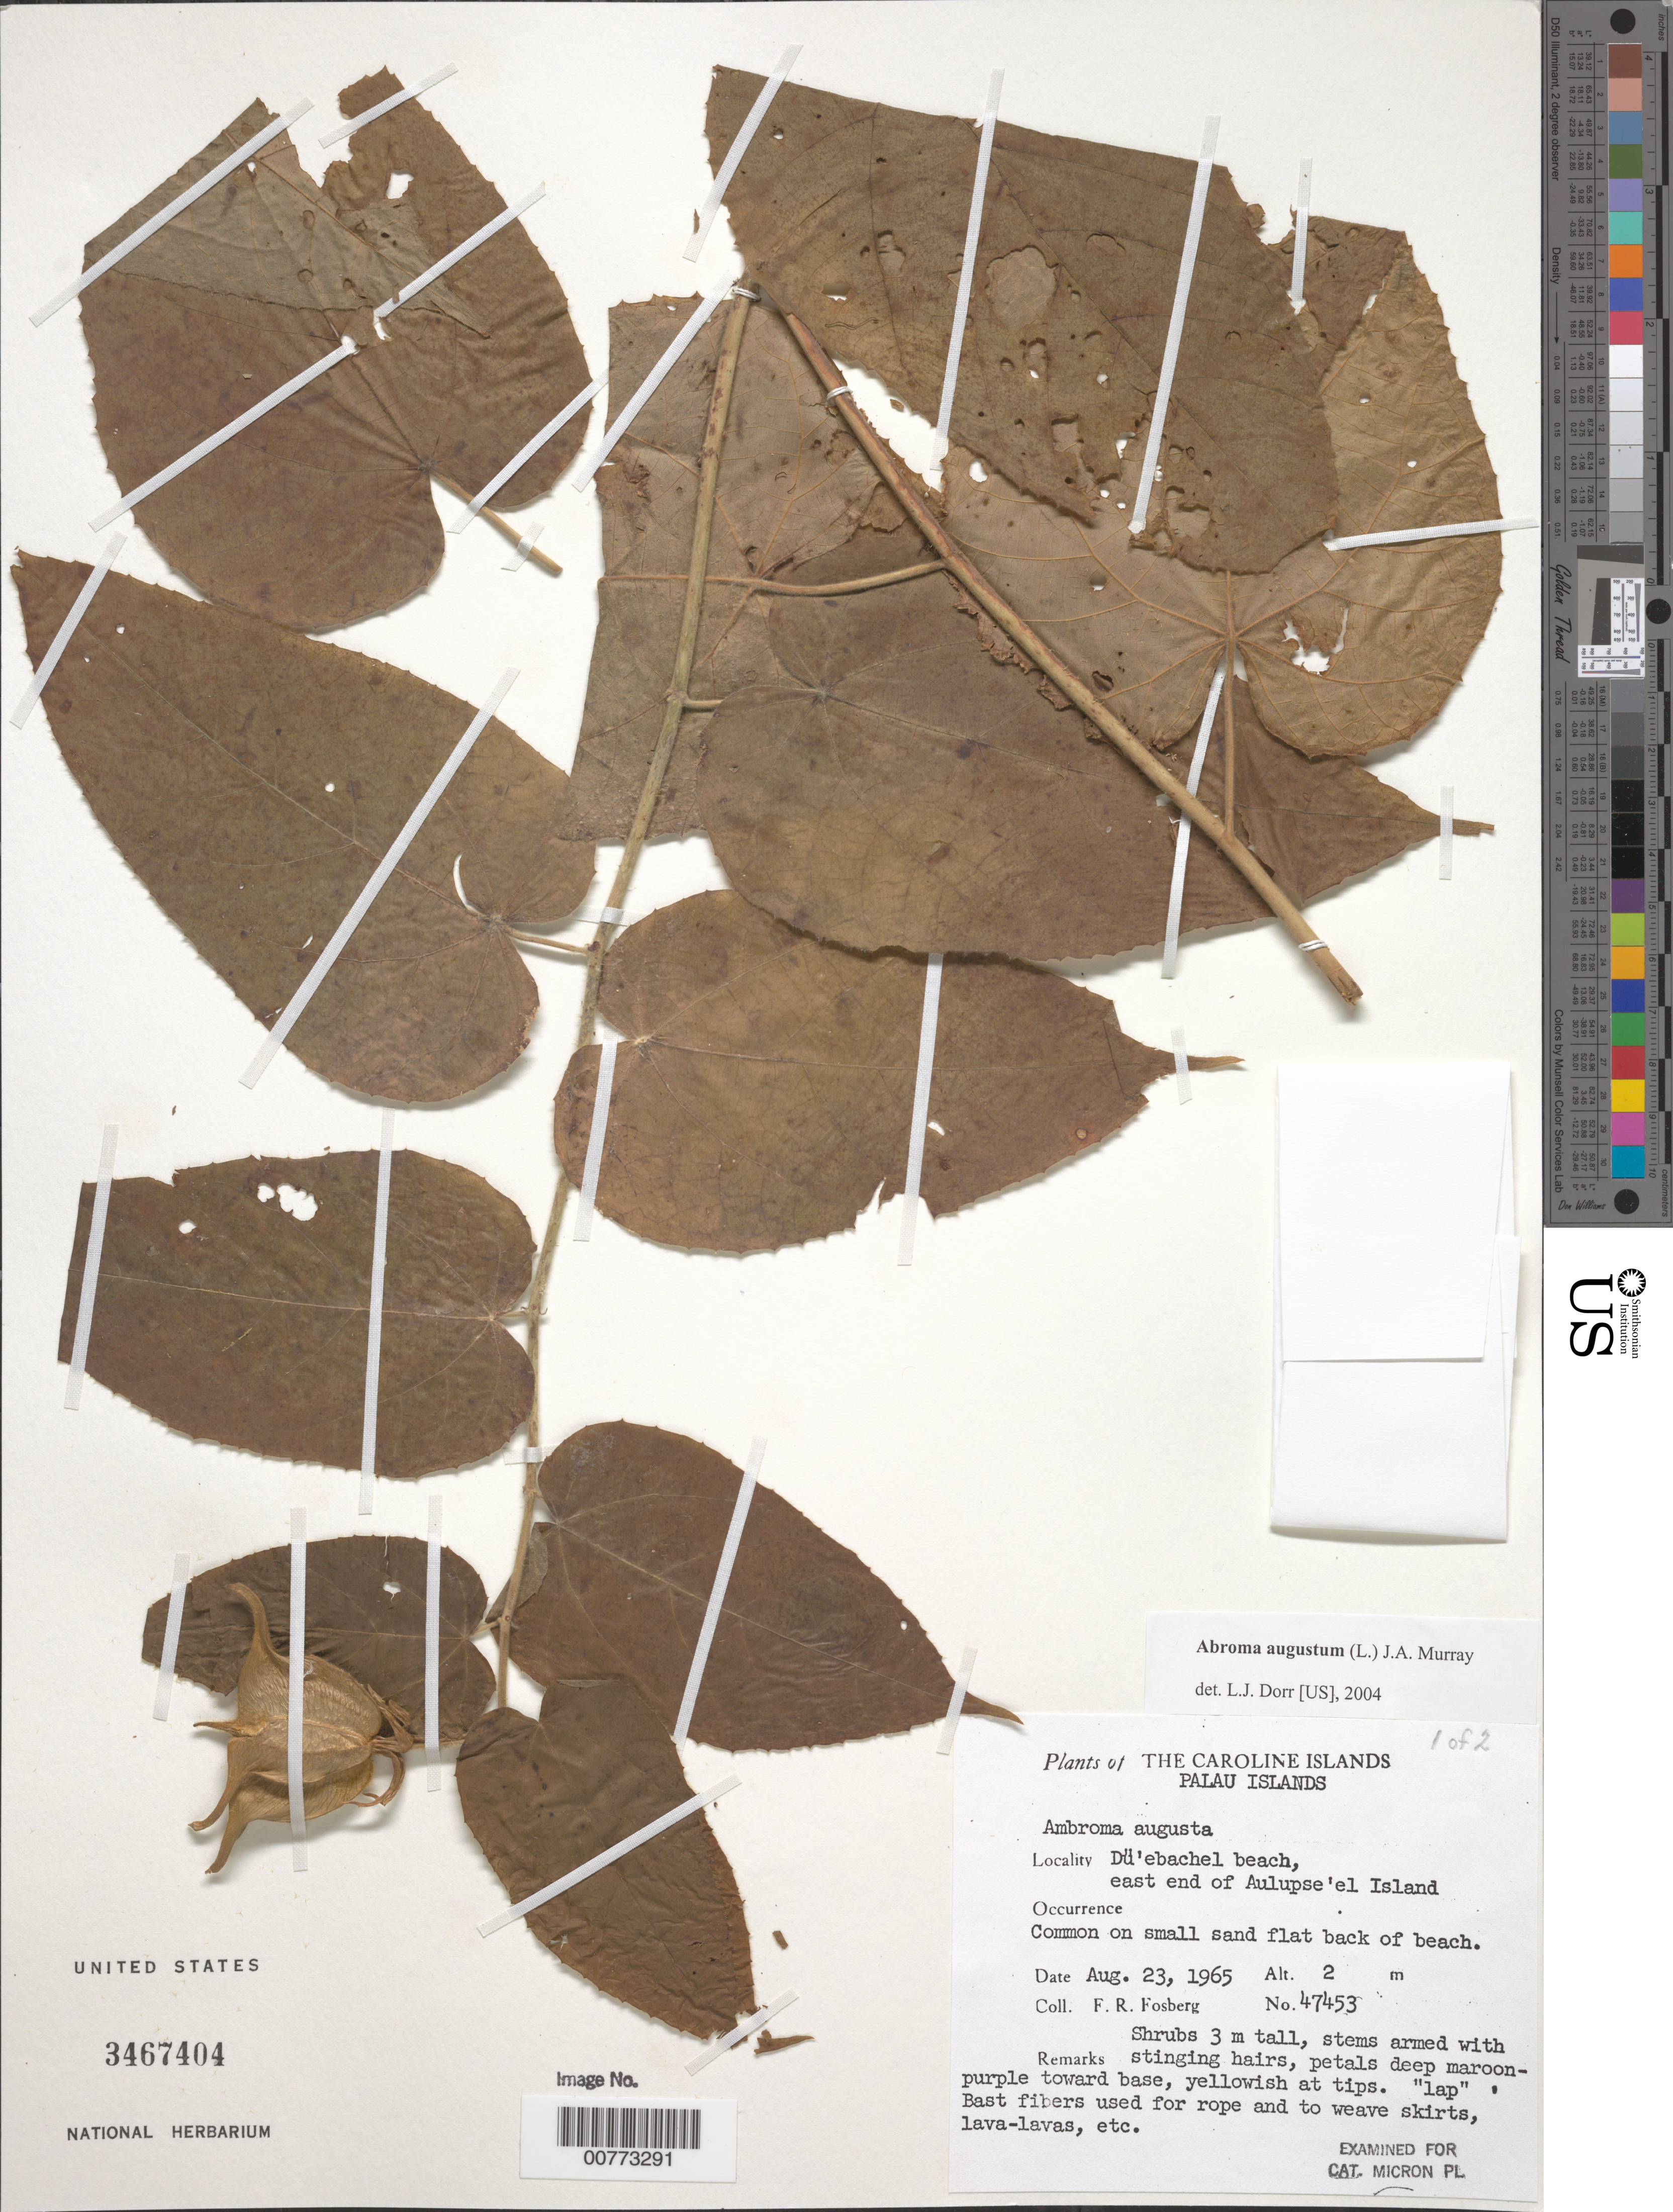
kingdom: Plantae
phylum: Tracheophyta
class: Magnoliopsida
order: Malvales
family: Malvaceae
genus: Abroma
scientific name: Abroma augusta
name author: (L.) L. f.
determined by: Dorr, L. J., (BOT), Smithsonian Institution - National Museum of Natural History (UNITED STATES)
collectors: F. R. Fosberg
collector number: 47453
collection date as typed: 23 Aug 1965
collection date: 1965-08-23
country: Palau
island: Ulebsechel [Aulupse'el]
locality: Palau Islands. Dü'ebachel Beach, E end of Aulupse'el Island.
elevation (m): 2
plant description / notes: Common name: lap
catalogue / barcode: US 3467404